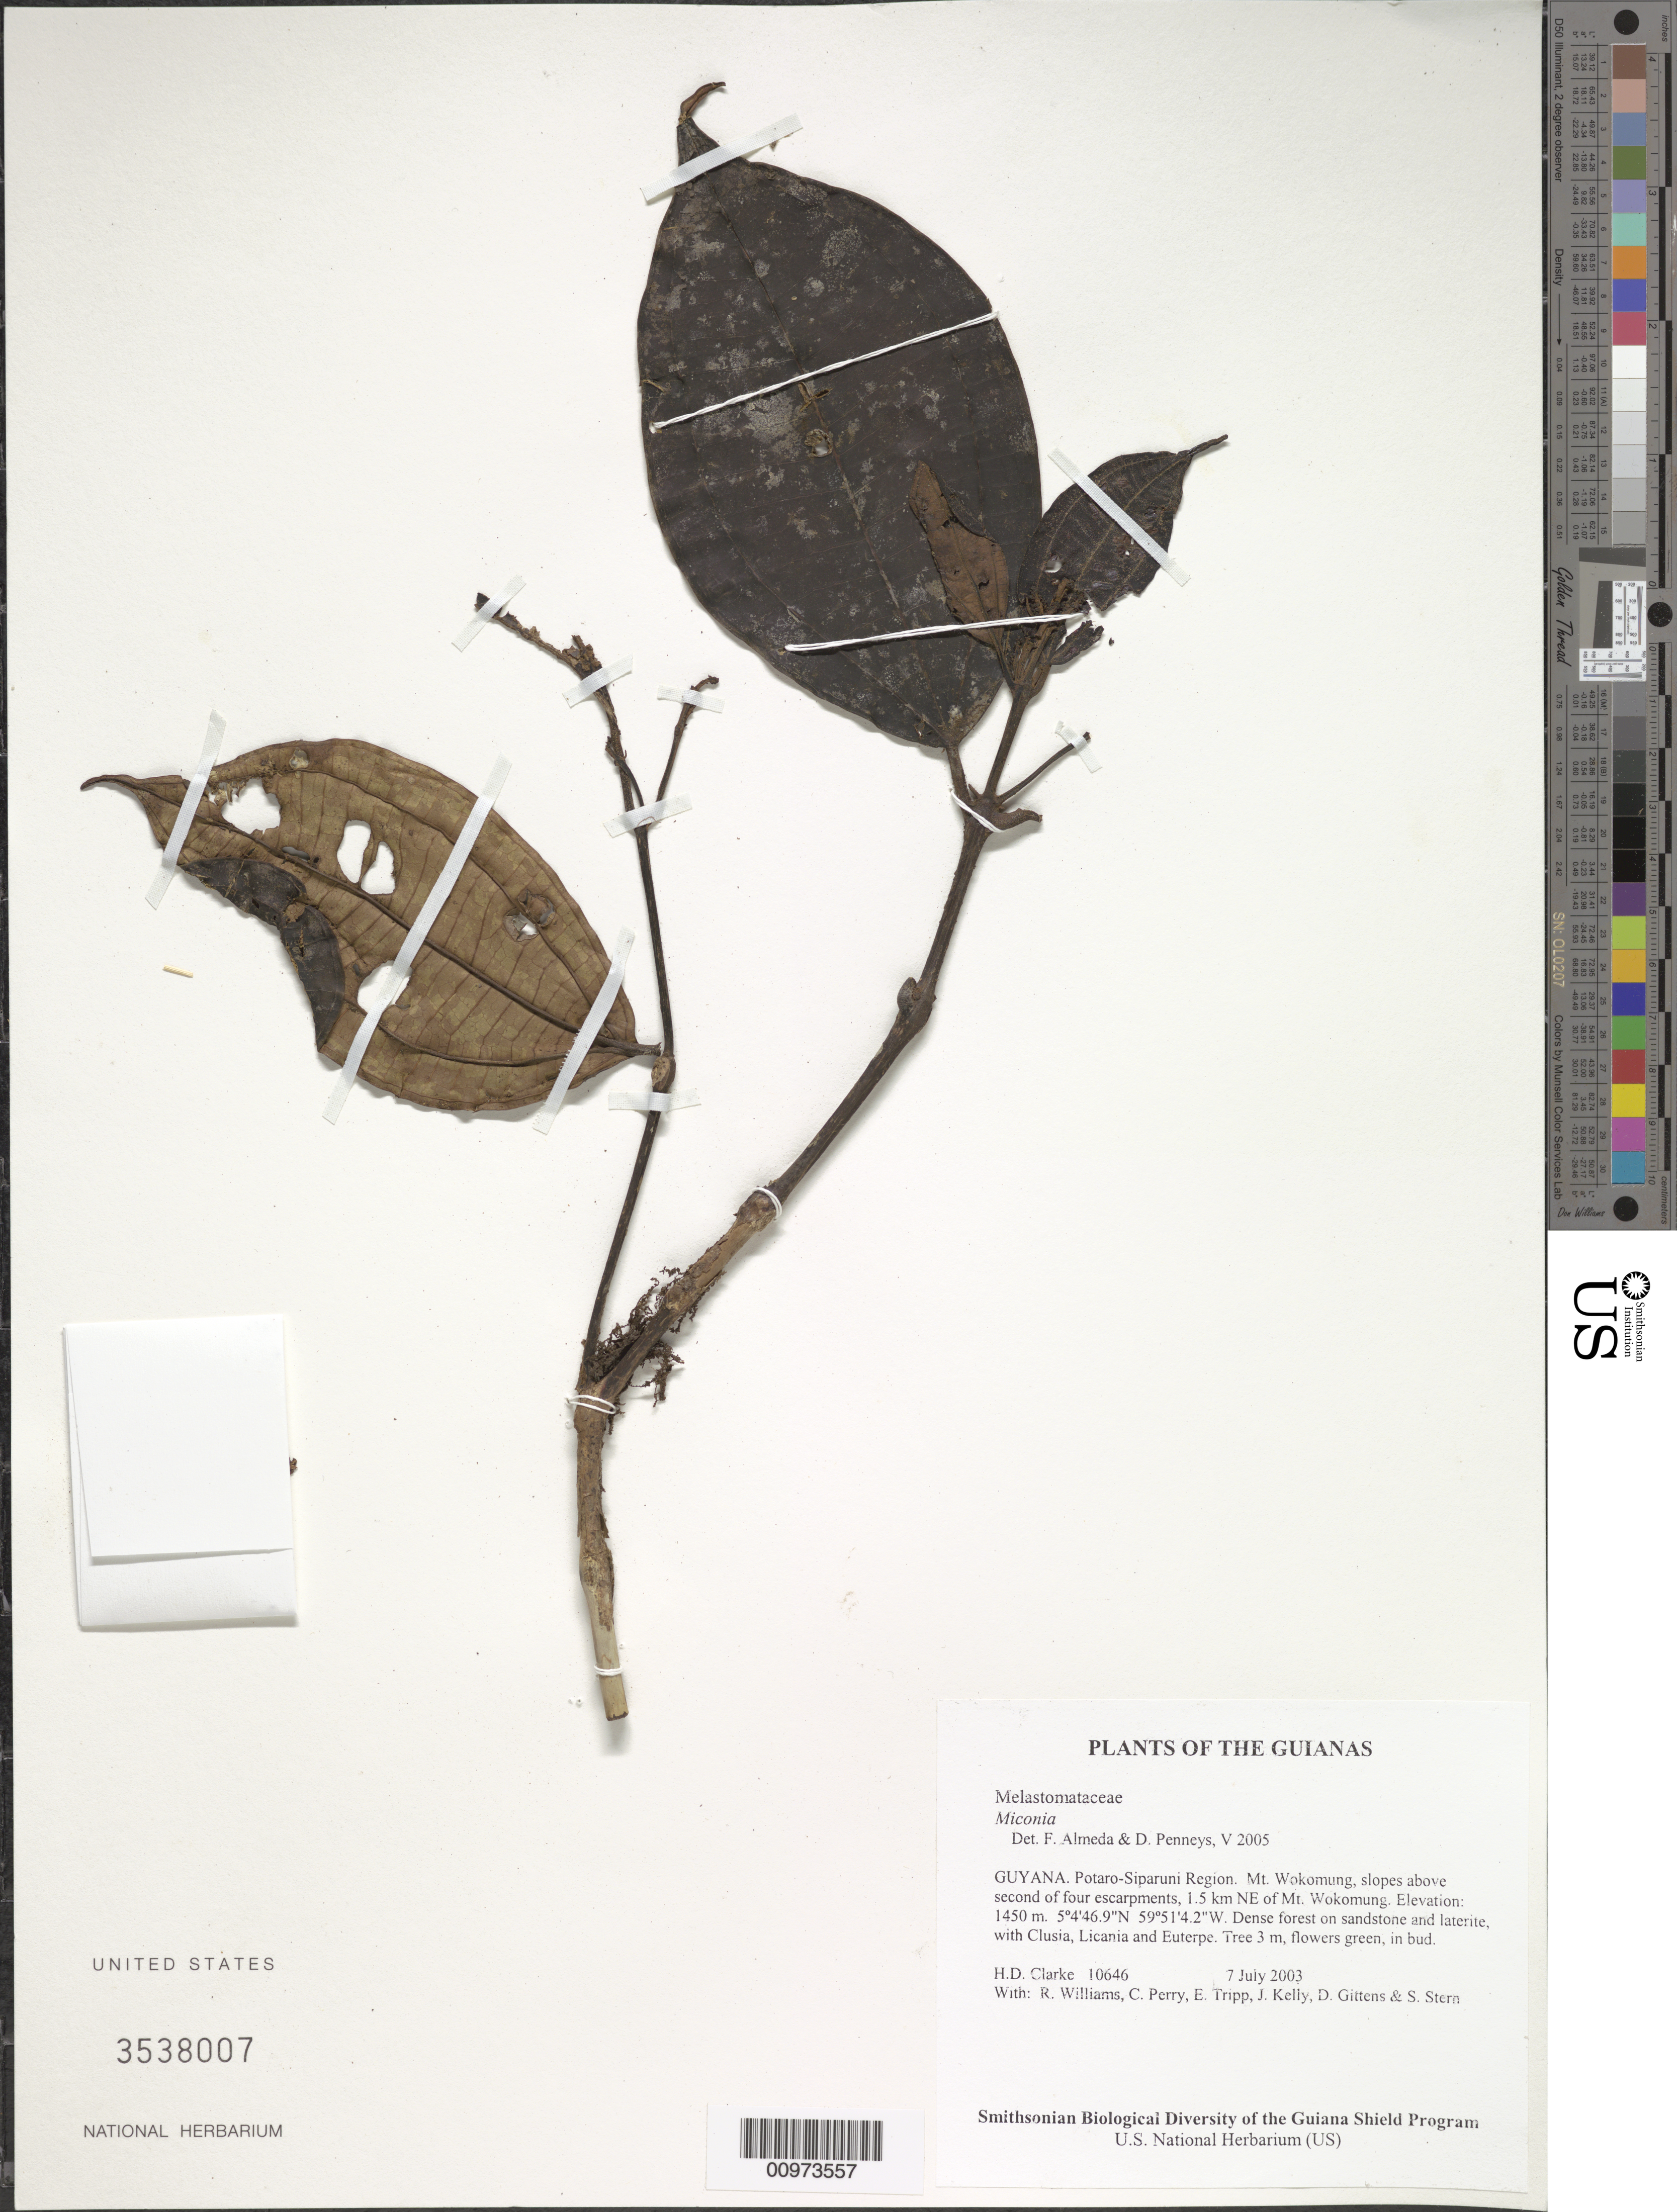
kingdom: Plantae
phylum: Tracheophyta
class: Magnoliopsida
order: Myrtales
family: Melastomataceae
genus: Miconia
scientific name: Miconia sp.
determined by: Almeda, F.; Penneys, D. S.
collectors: H. D. Clarke, R. Williams, C. Perry, E. Tripp, J. Kelly, D. Gittens & S. R. Stern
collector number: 10646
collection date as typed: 7 July 2003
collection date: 2003-07-07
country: Guyana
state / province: Potaro-Siparuni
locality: Mt. Wokomung, slopes above second of four escarpments, 1.5 km NE of Mt. Wokomung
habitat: Dense forest on sandstone and laterite, with Clusia, Licania and Euterpe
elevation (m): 1450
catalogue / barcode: US 3538007